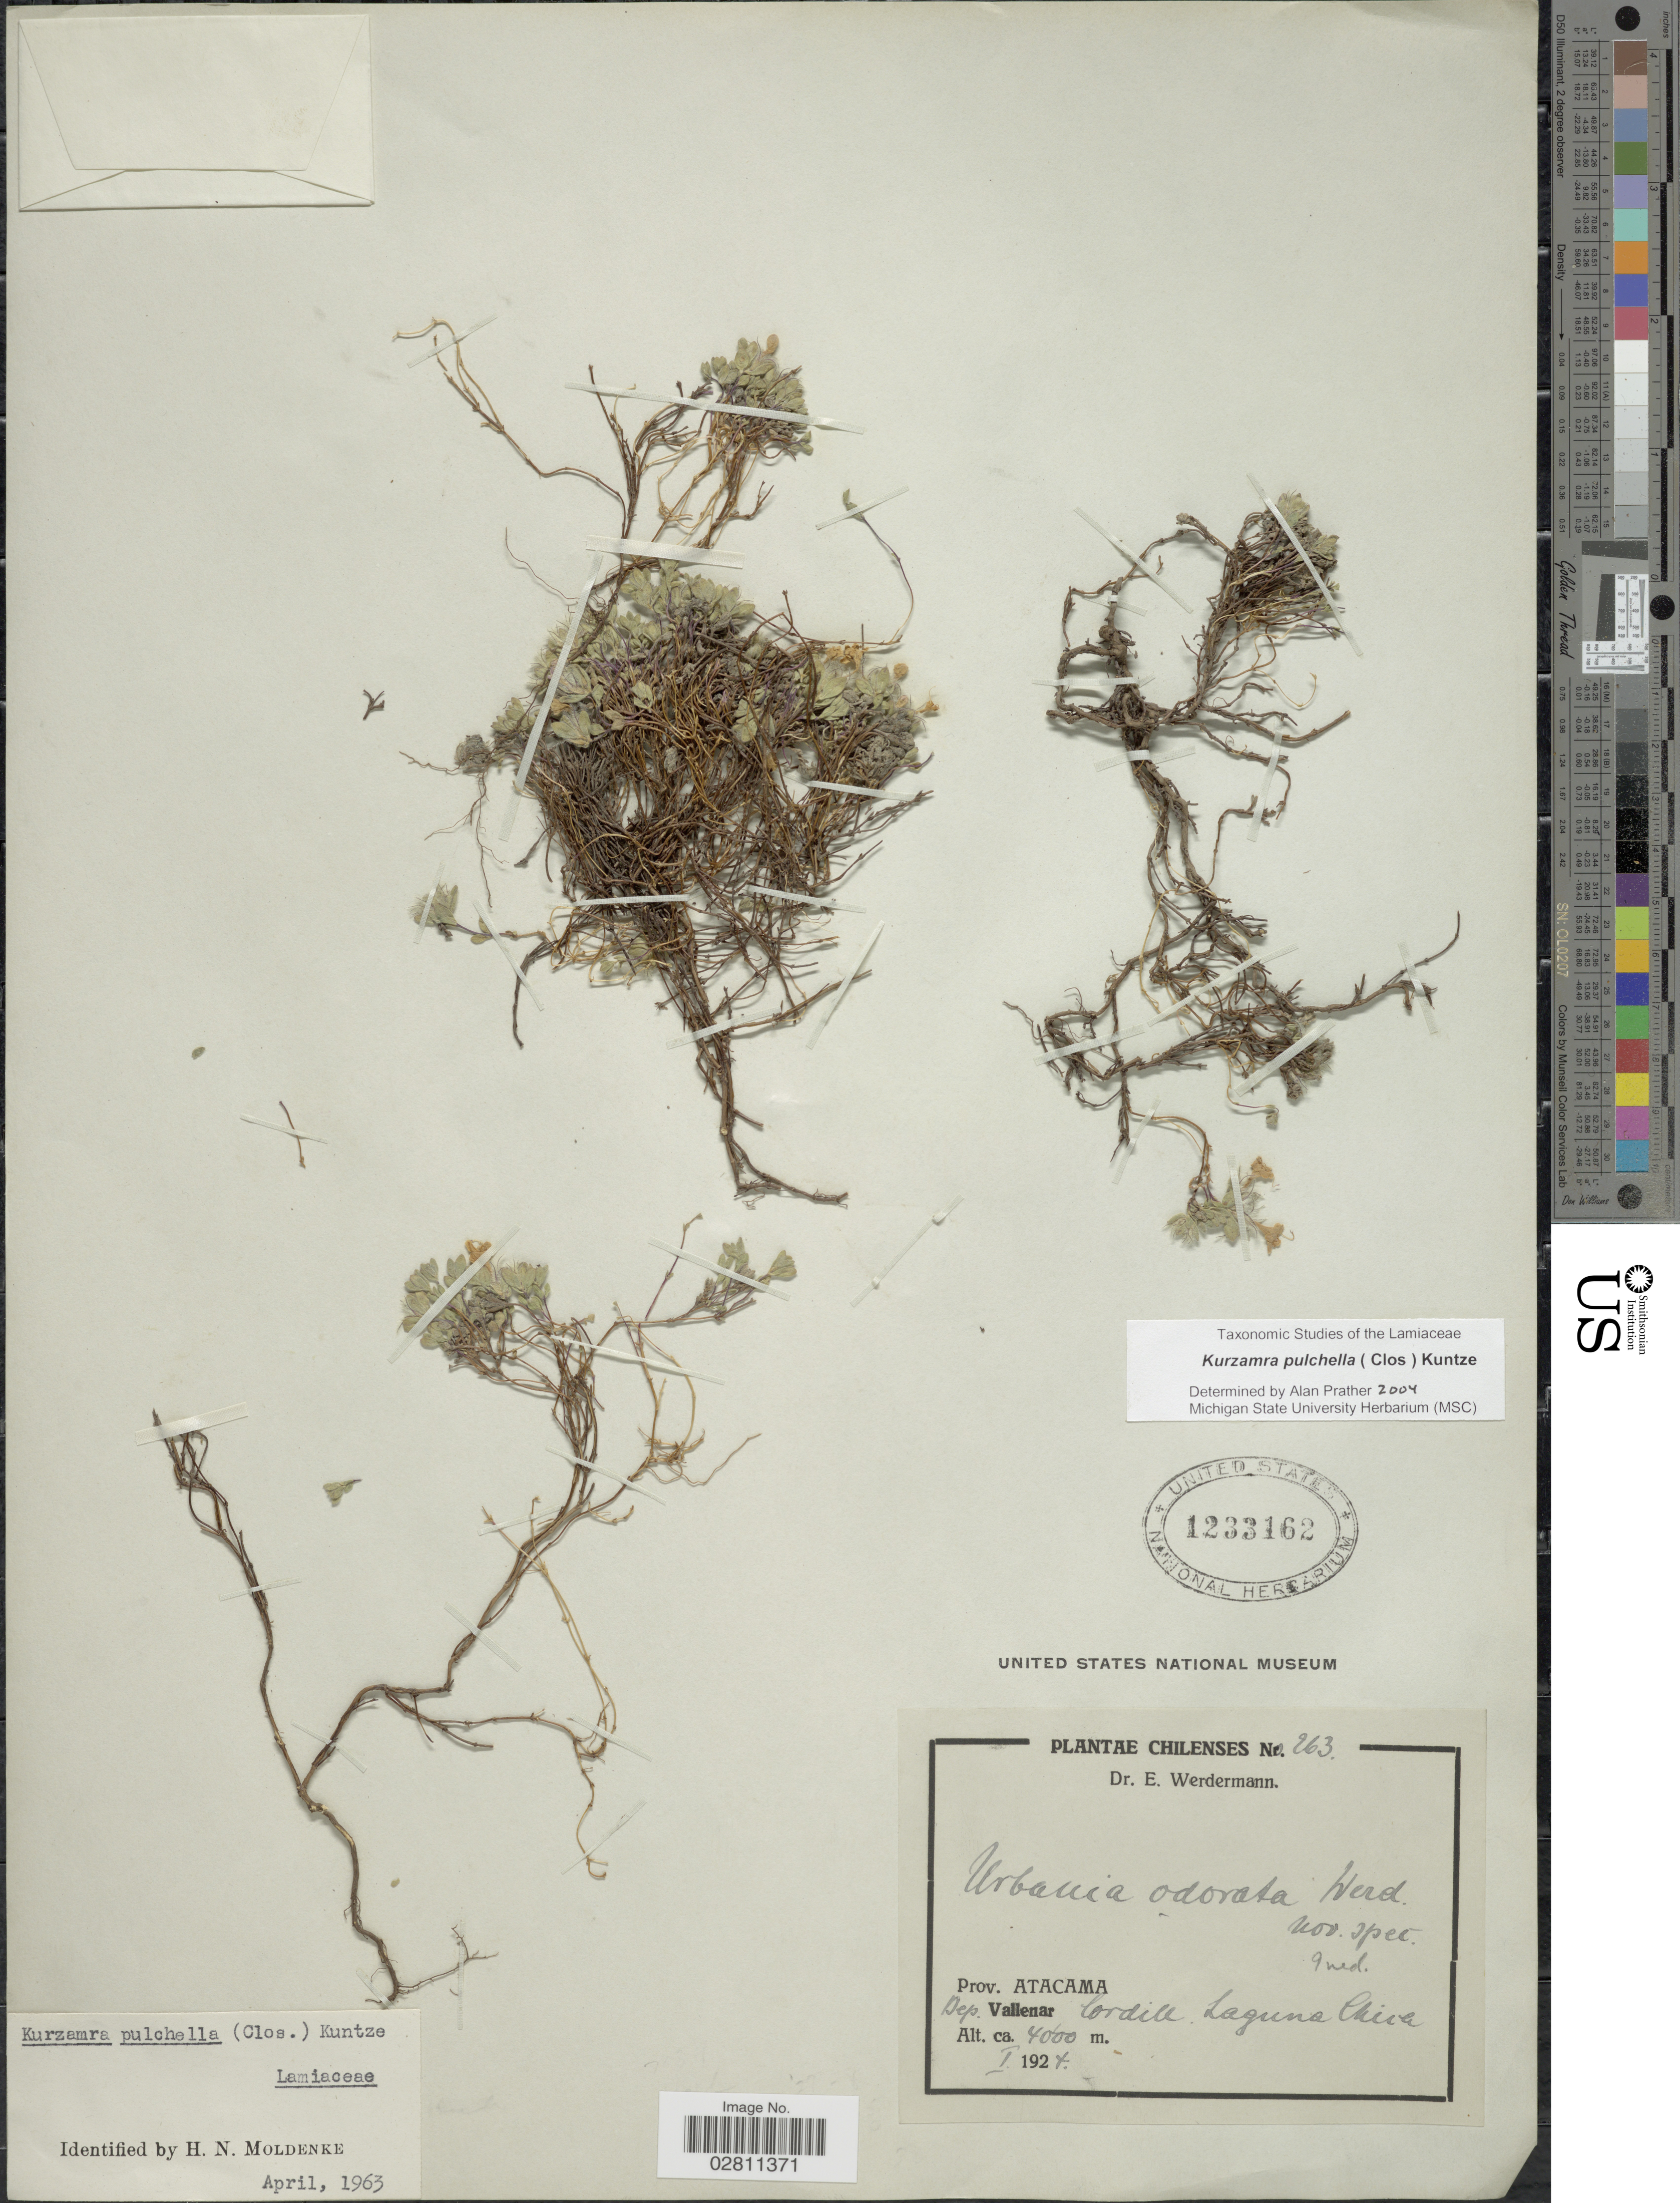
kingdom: Plantae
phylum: Tracheophyta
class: Magnoliopsida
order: Lamiales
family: Lamiaceae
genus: Kurzamra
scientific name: Kurzamra pulchella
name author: (Clos) Kuntze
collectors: E. Werdermann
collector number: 263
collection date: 1924-01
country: Chile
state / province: Atacama (III)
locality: Chilenses. Prov. Vallenar. Cordill. Laguna Chica.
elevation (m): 4000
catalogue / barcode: US 1233162